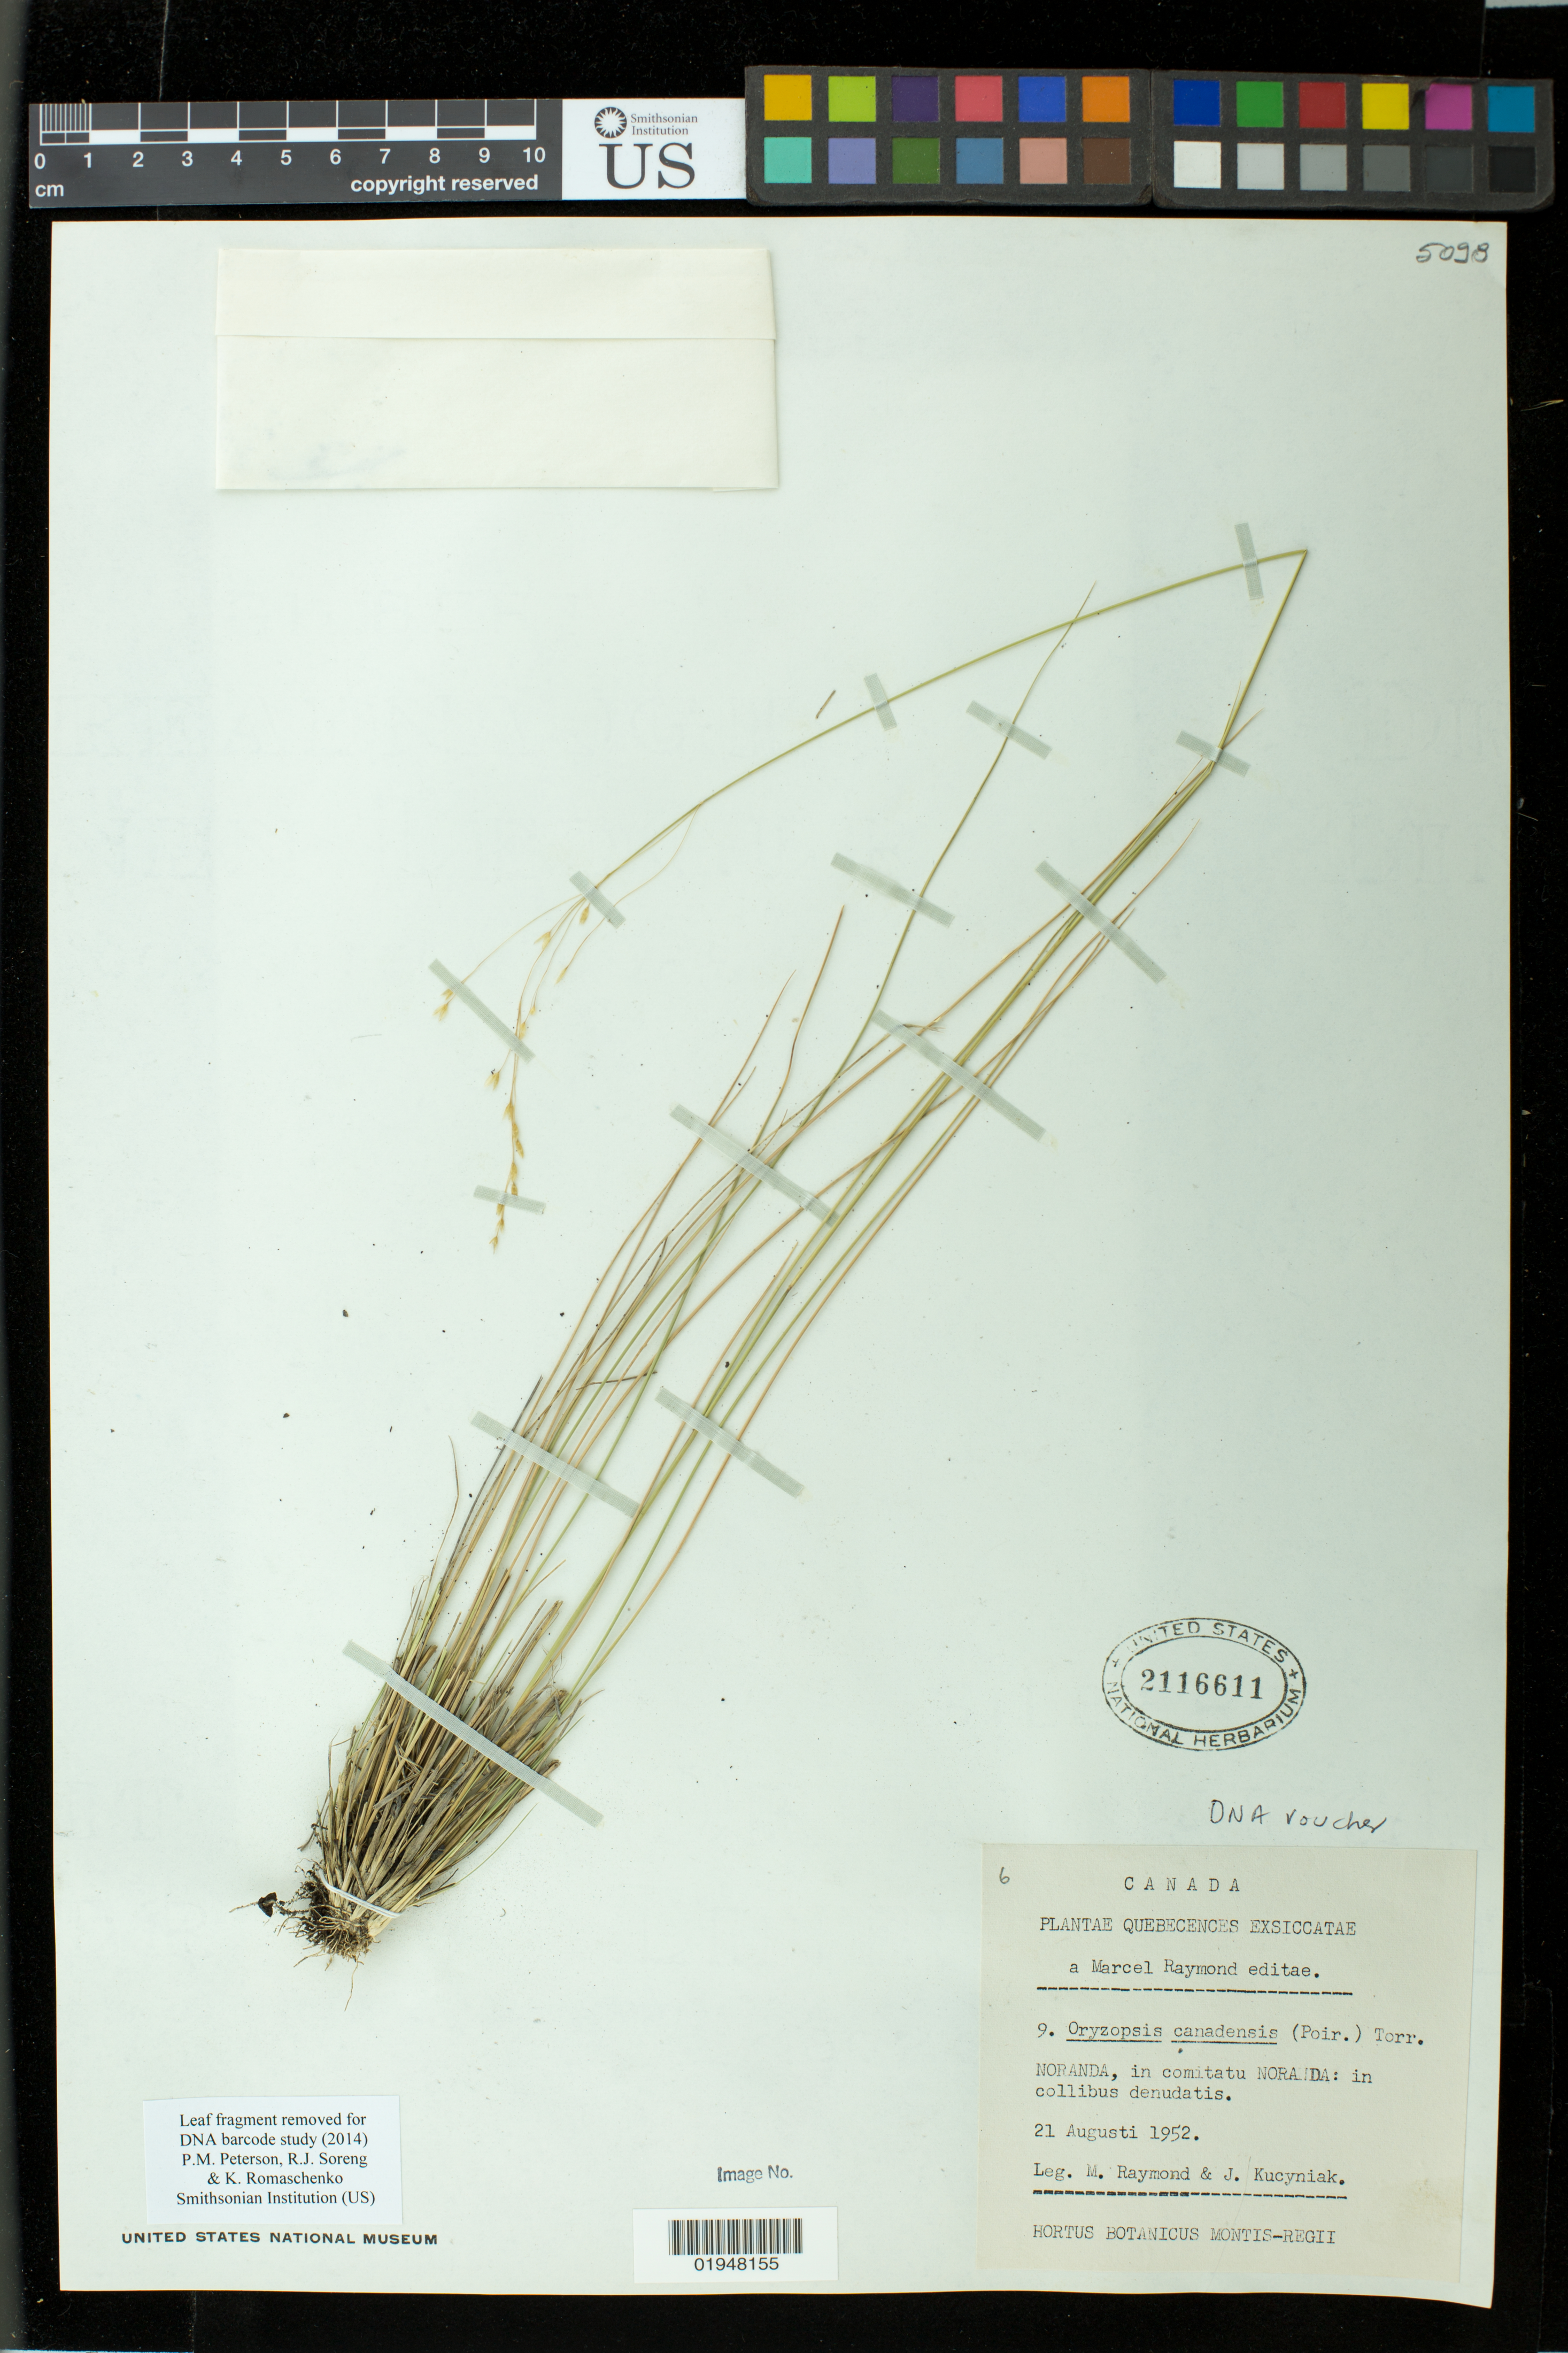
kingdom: Plantae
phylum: Tracheophyta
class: Liliopsida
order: Poales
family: Poaceae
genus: Piptatheropsis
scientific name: Piptatheropsis canadensis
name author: (Poir.) Romasch. et al.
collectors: M. Raymond & J. Kucyniak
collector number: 9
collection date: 1952-08-21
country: Canada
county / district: Abitibi-Témiscamingue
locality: Noranda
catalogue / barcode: US 2116611